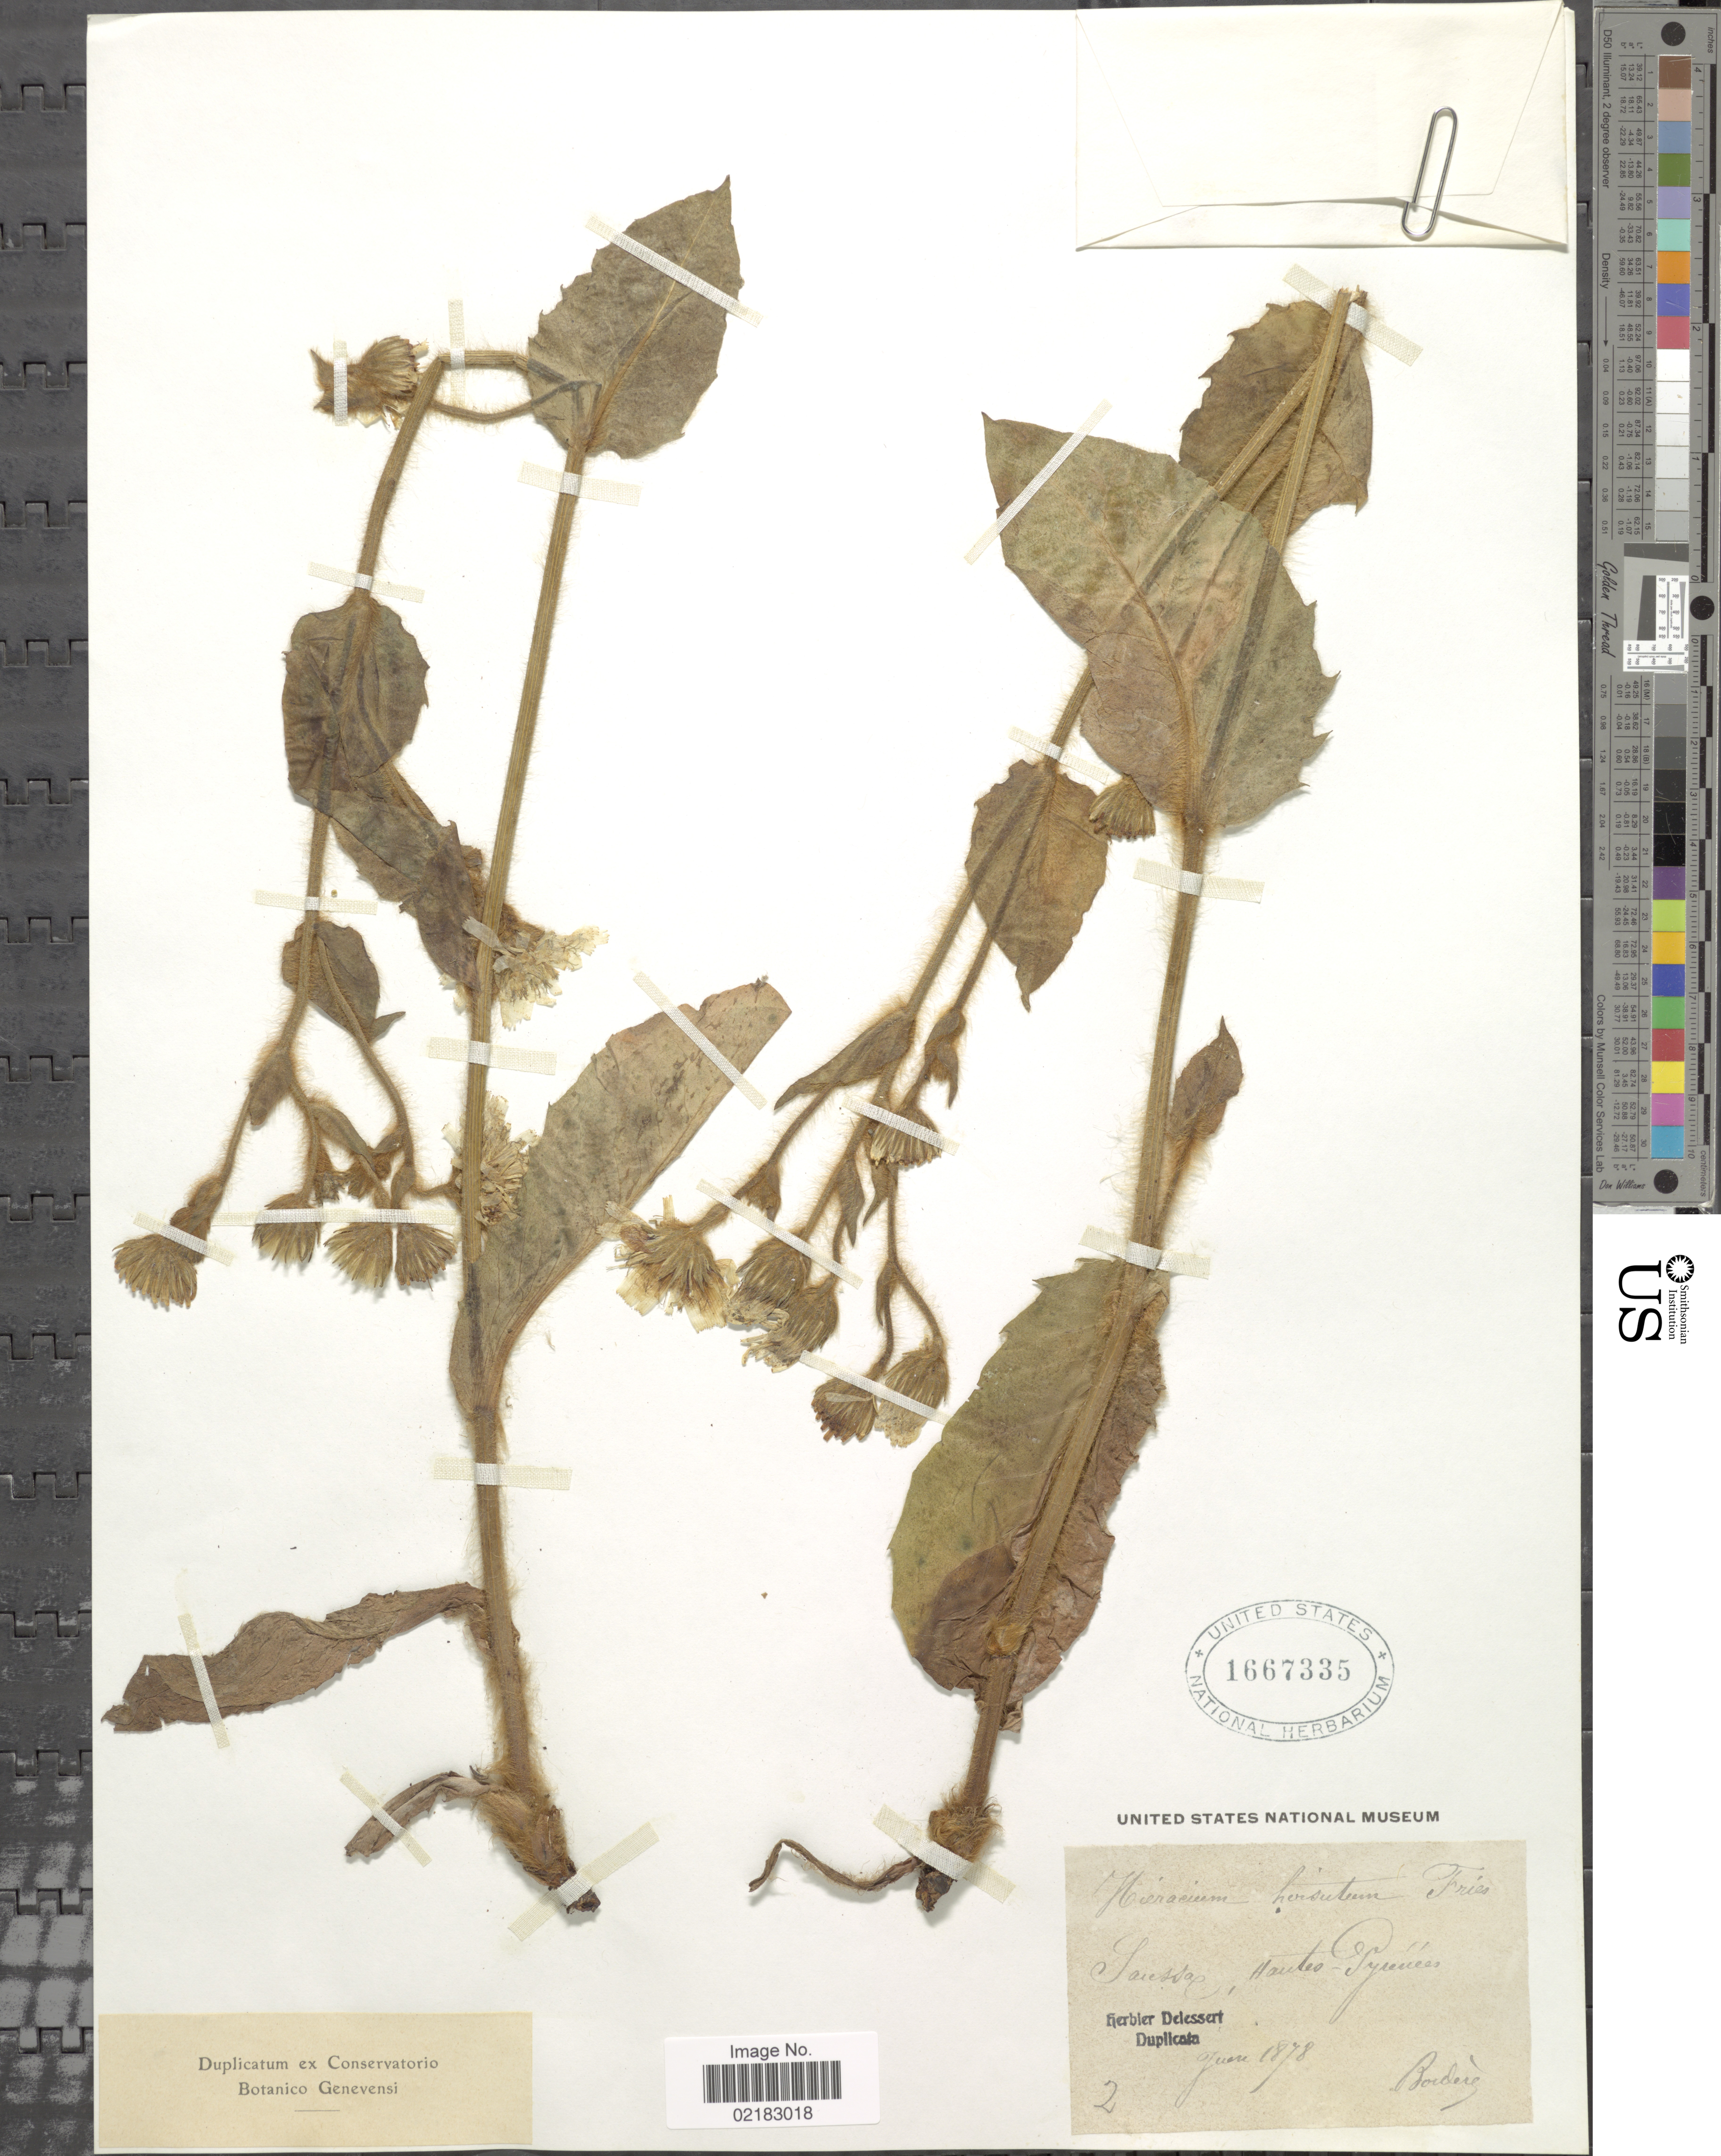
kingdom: Plantae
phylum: Tracheophyta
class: Magnoliopsida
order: Asterales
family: Asteraceae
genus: Hieracium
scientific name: Hieracium hirsutum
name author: Tausch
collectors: -. Bordere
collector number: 2?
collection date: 1878-06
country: France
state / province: Occitanie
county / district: Hautes-Pyrénées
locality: Saiessa, Hautes-Pyrenees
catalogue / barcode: US 1667335